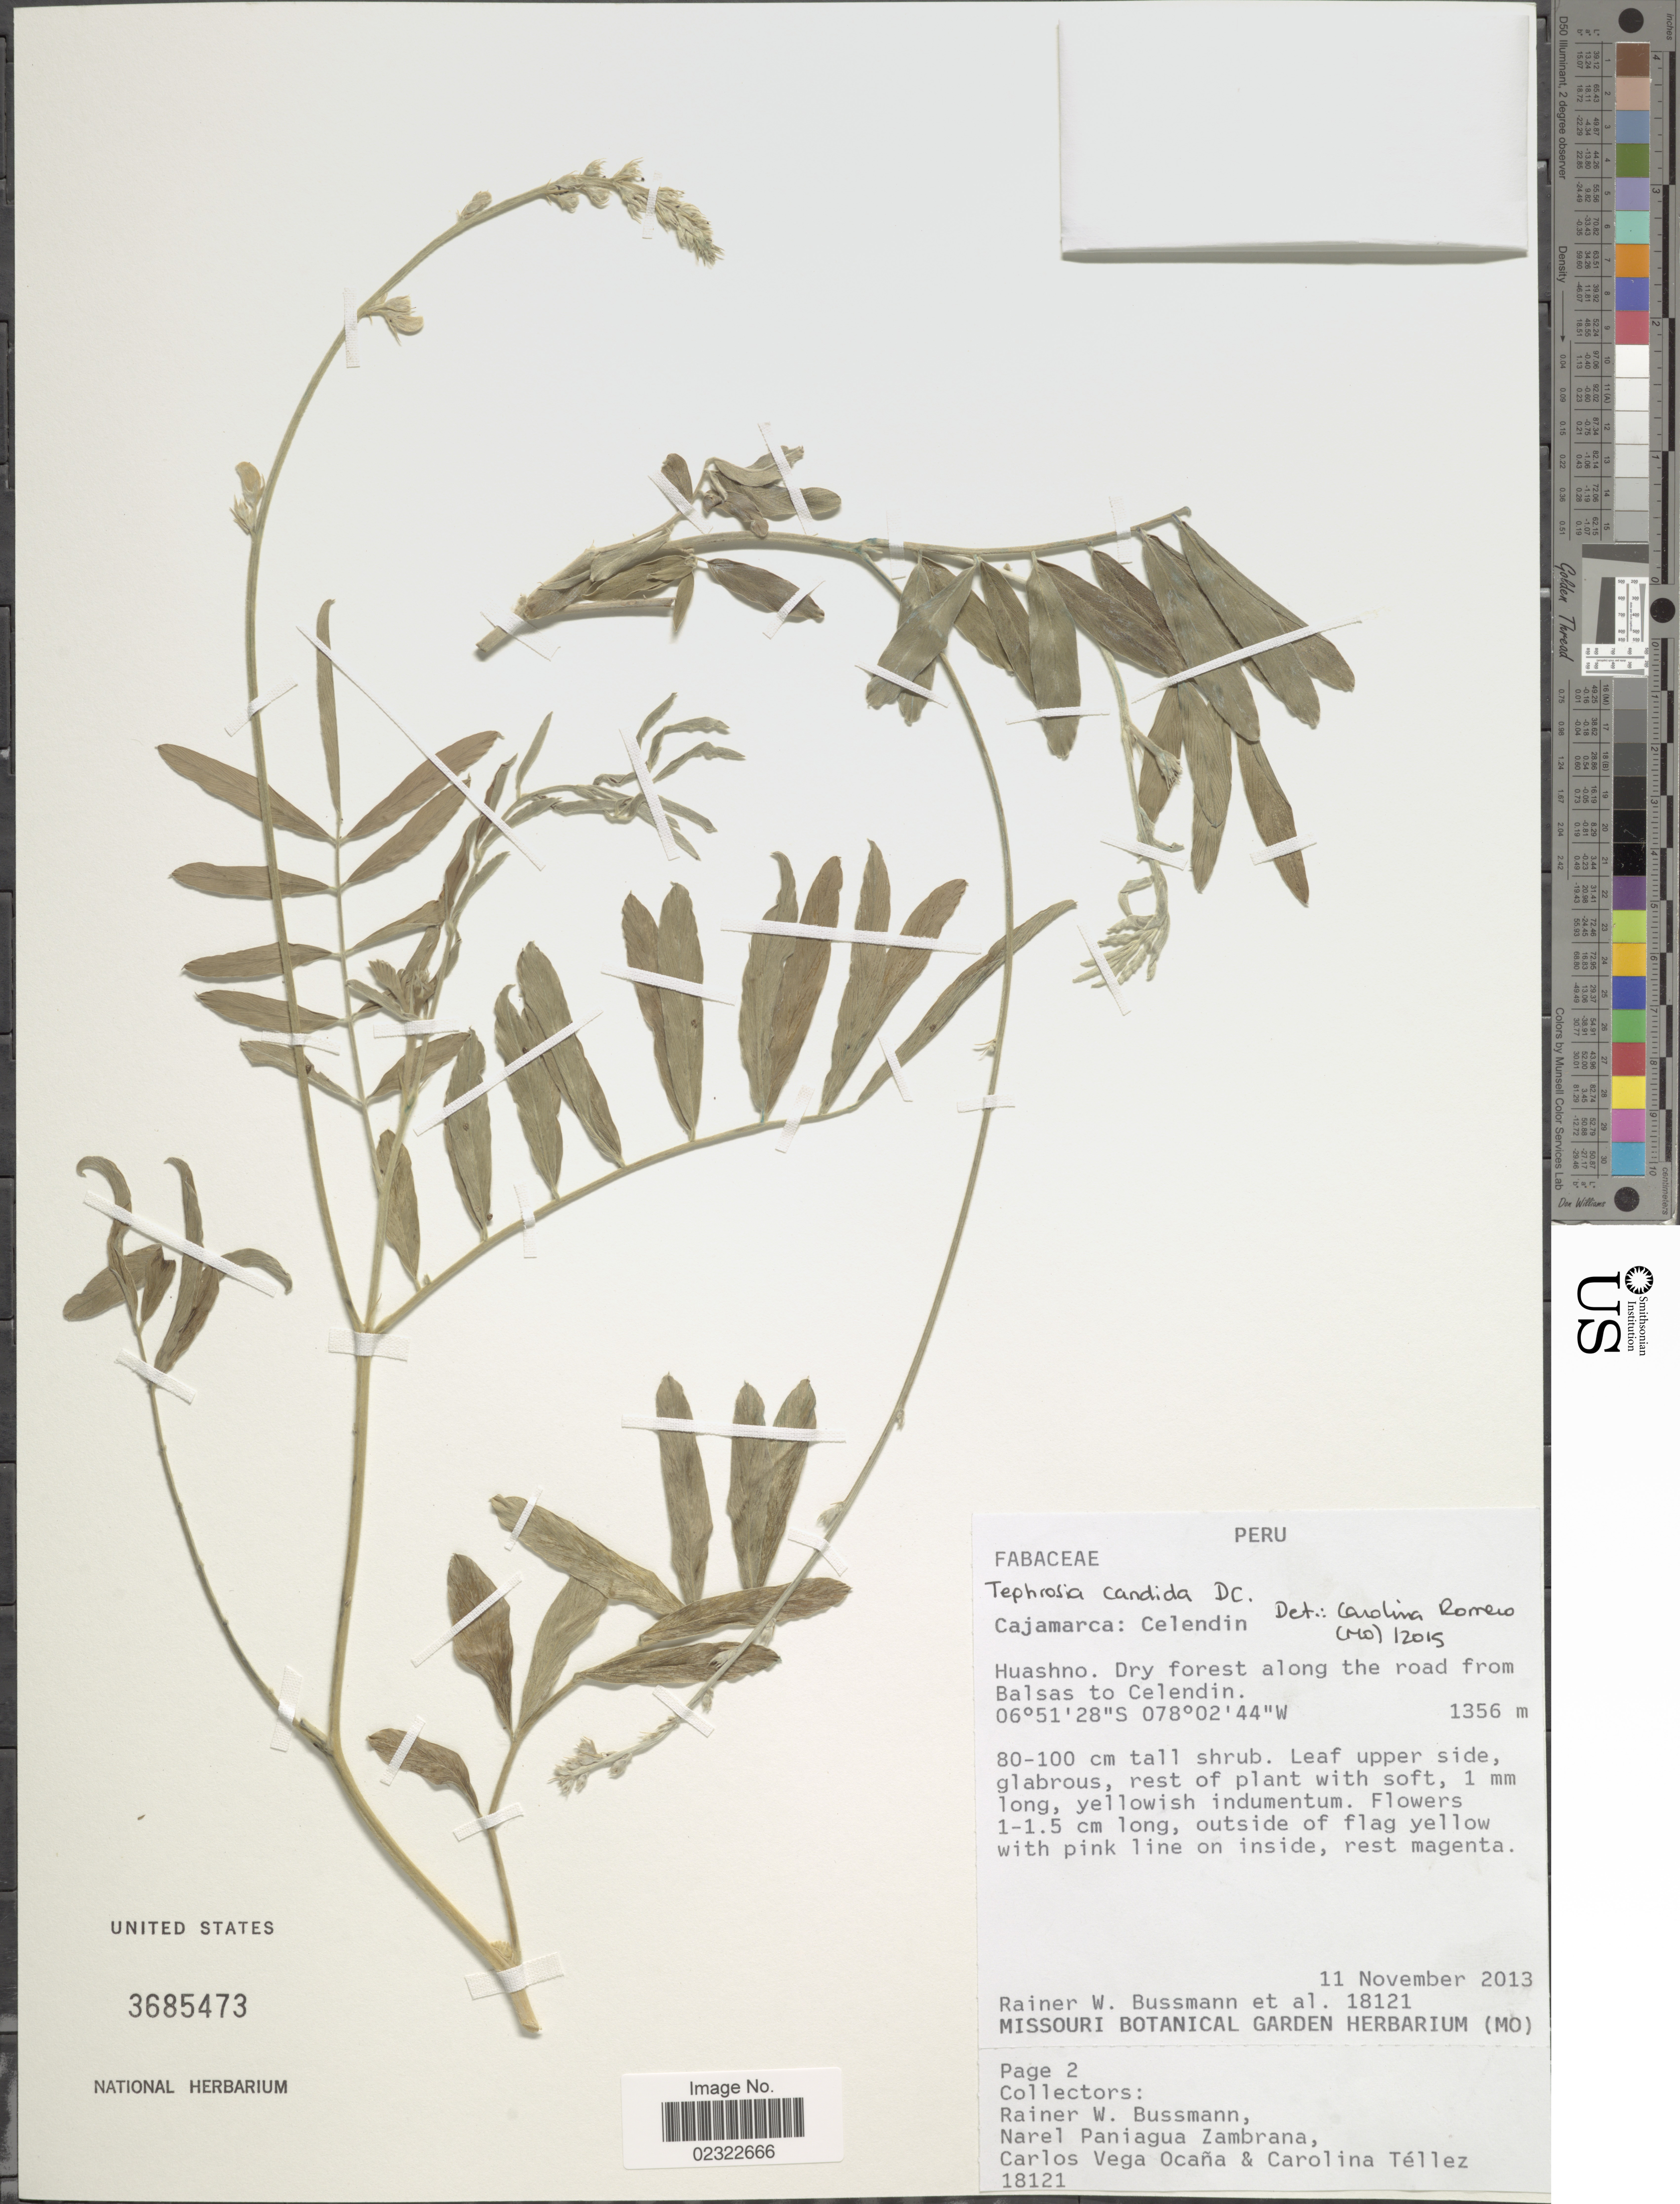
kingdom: Plantae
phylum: Tracheophyta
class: Magnoliopsida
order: Fabales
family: Fabaceae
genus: Tephrosia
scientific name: Tephrosia candida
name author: DC.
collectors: R. W. Bussmann, N. Paniagua Zambrana, C. Vega Ocaña & C. Téllez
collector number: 18121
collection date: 2013-11-11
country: Peru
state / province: Cajamarca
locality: Celendin. huashno. Dry forest along the road from Balsas to Celendin.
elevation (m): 1356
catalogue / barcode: US 3685473